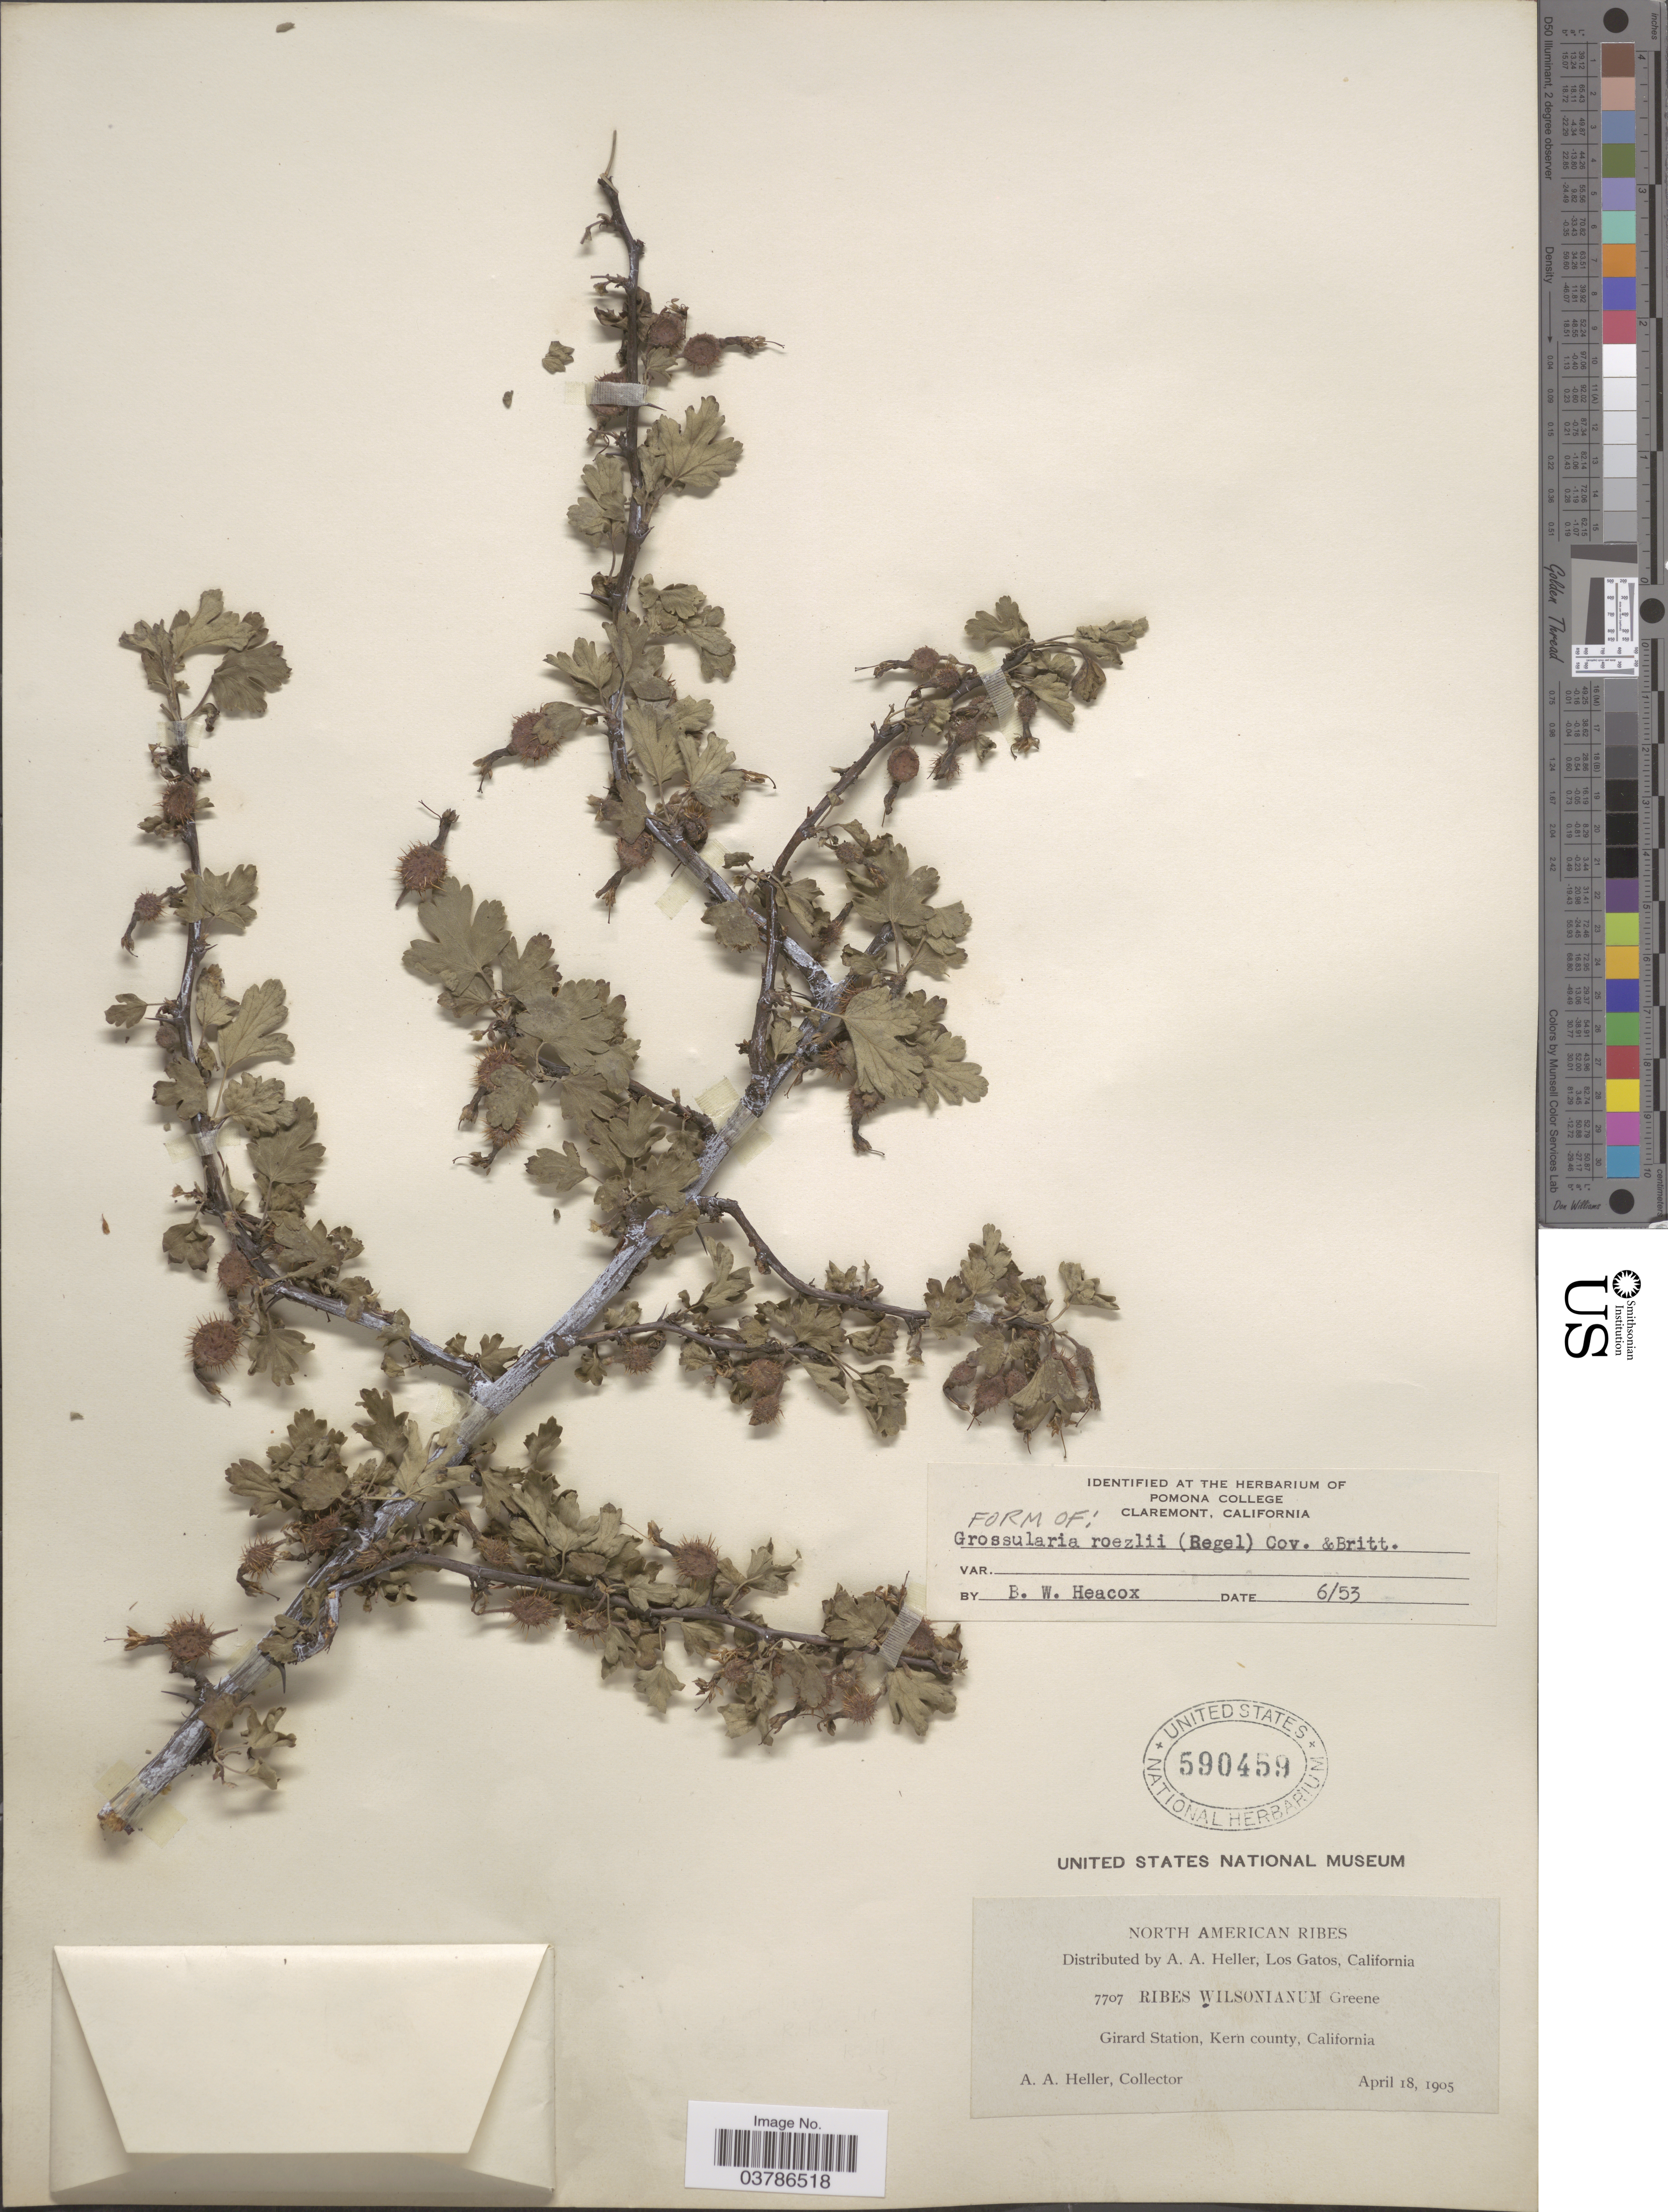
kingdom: Plantae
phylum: Tracheophyta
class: Magnoliopsida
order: Saxifragales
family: Grossulariaceae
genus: Ribes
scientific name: Ribes roezlii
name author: Regel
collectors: A. A. Heller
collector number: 7707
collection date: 1905-04-18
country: United States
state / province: California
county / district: Kern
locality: Girard Station, Kern County.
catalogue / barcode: US 590459